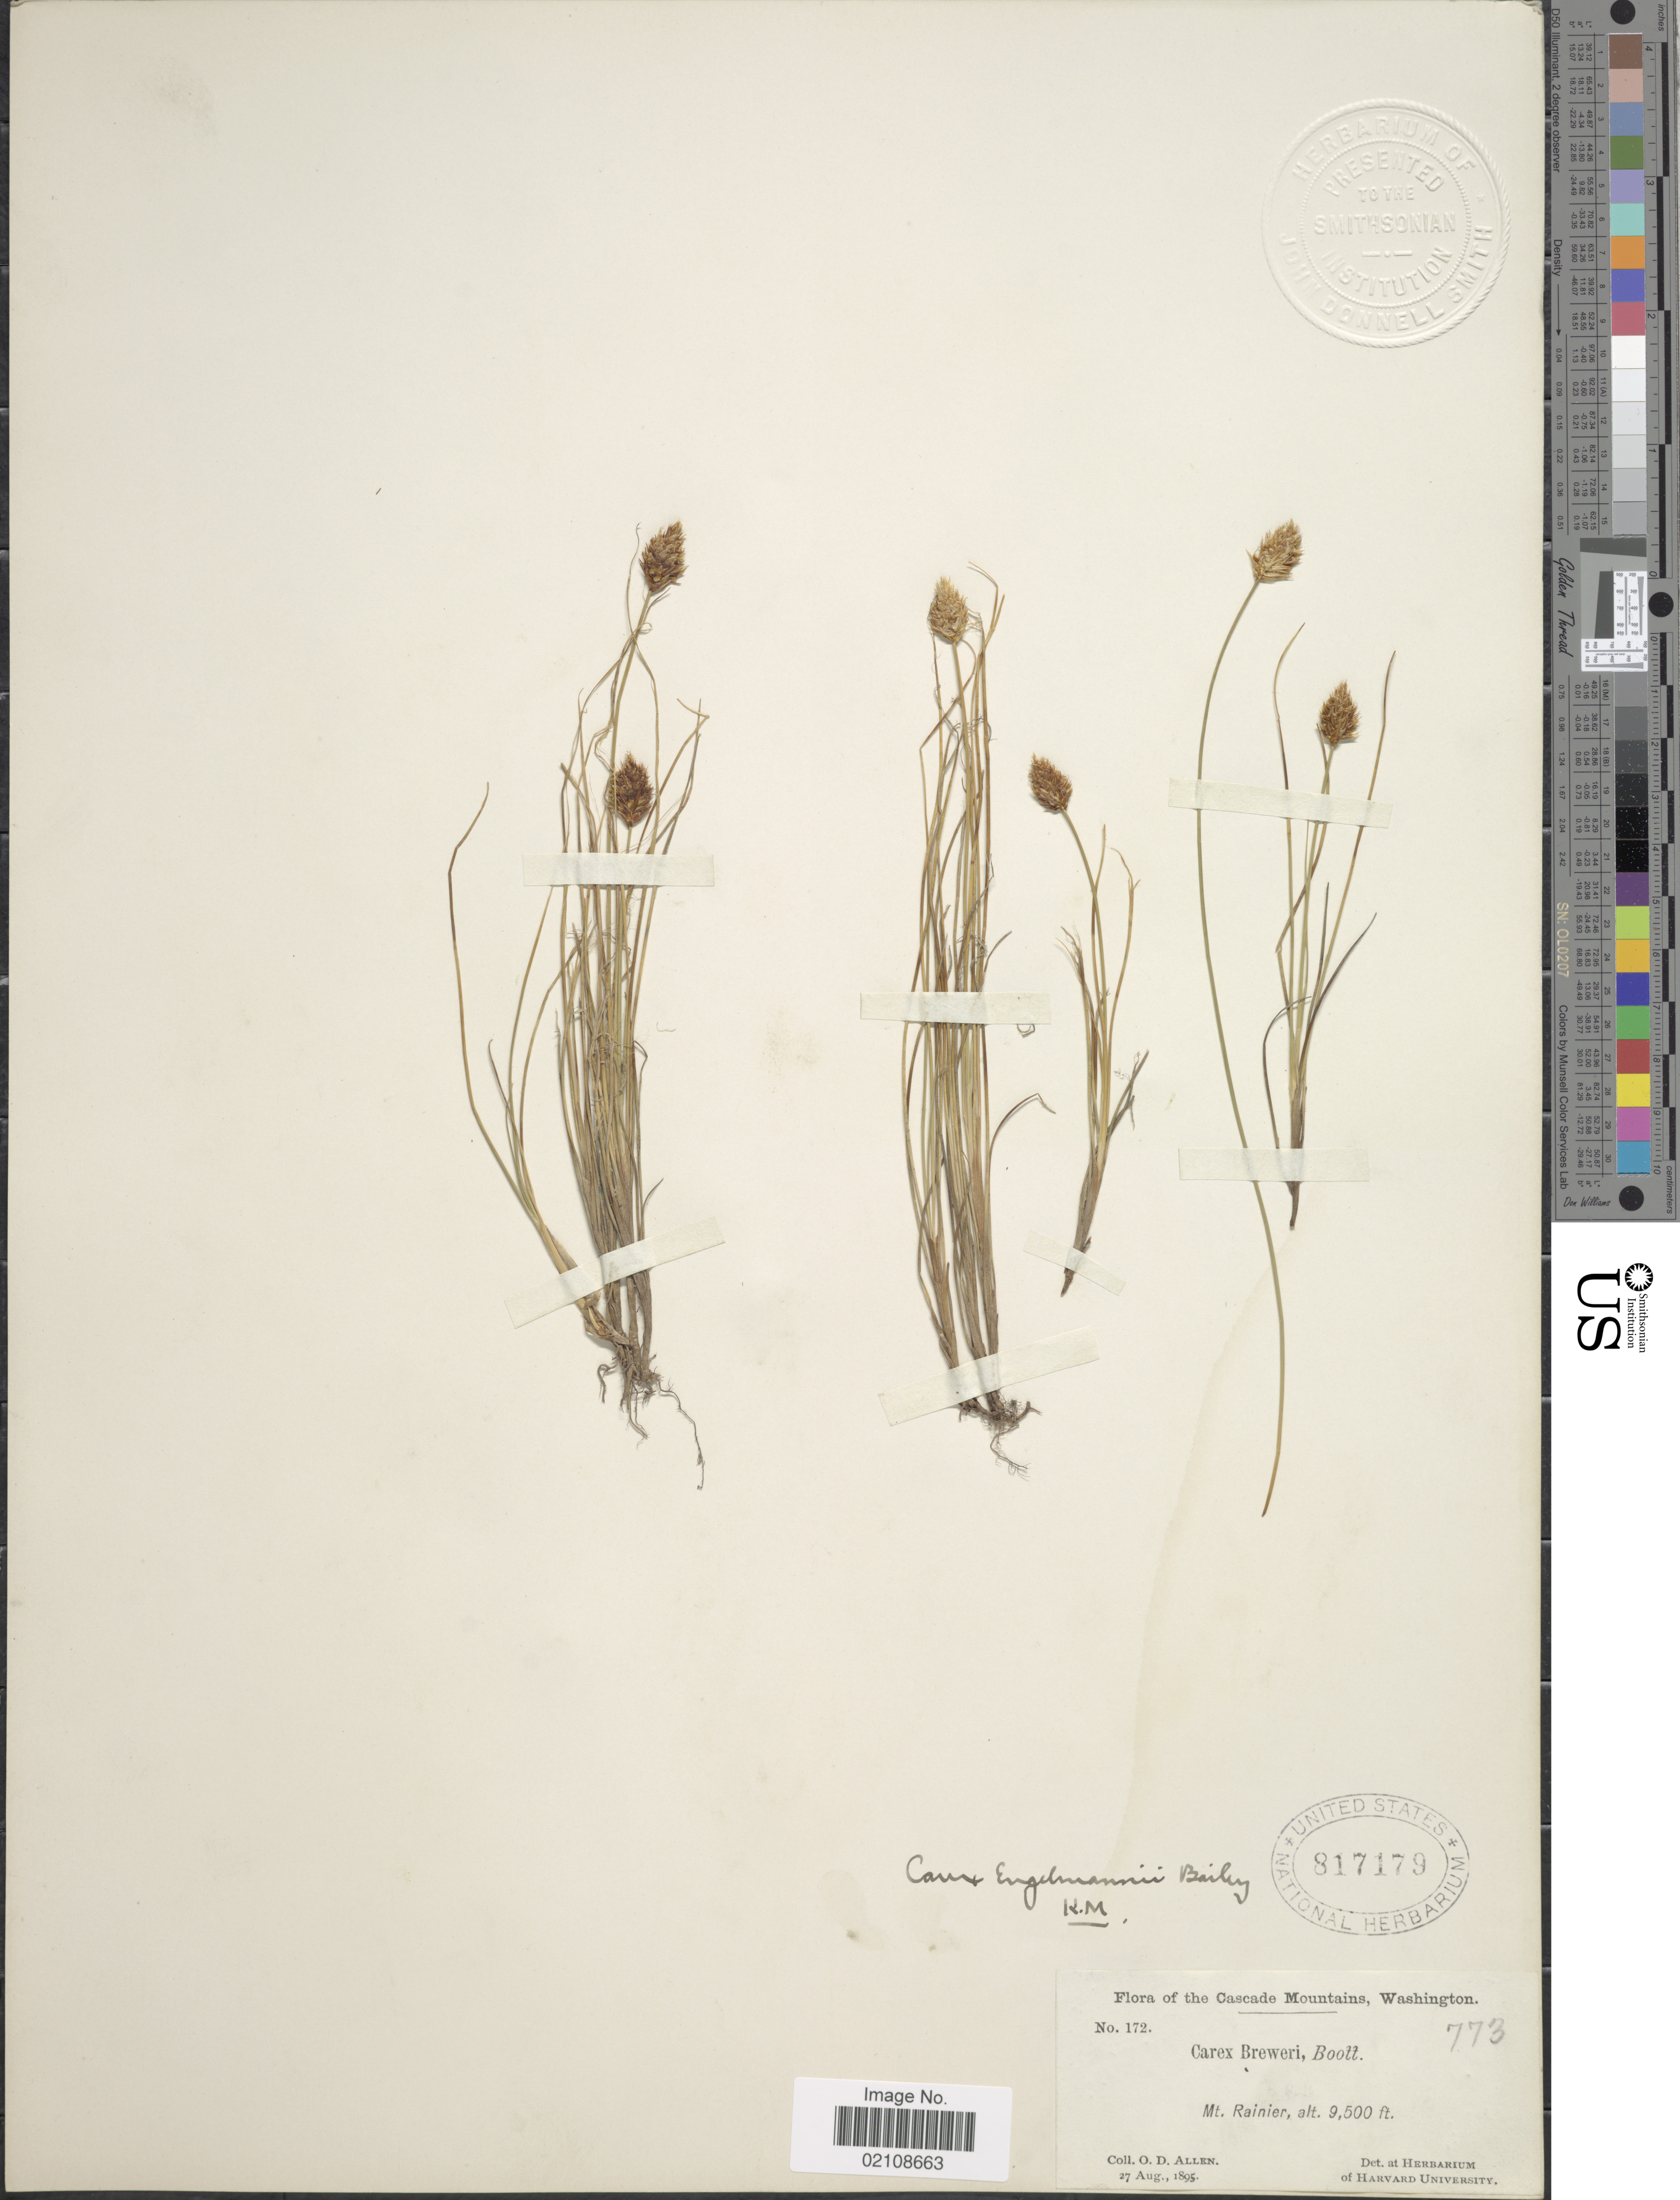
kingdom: Plantae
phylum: Tracheophyta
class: Liliopsida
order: Poales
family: Cyperaceae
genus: Carex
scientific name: Carex engelmannii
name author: L.H. Bailey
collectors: O. D. Allen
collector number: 172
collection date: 1895-08-27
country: United States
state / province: Washington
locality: Cascade Mountains, Mt. Rainier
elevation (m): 2896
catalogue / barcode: US 817179